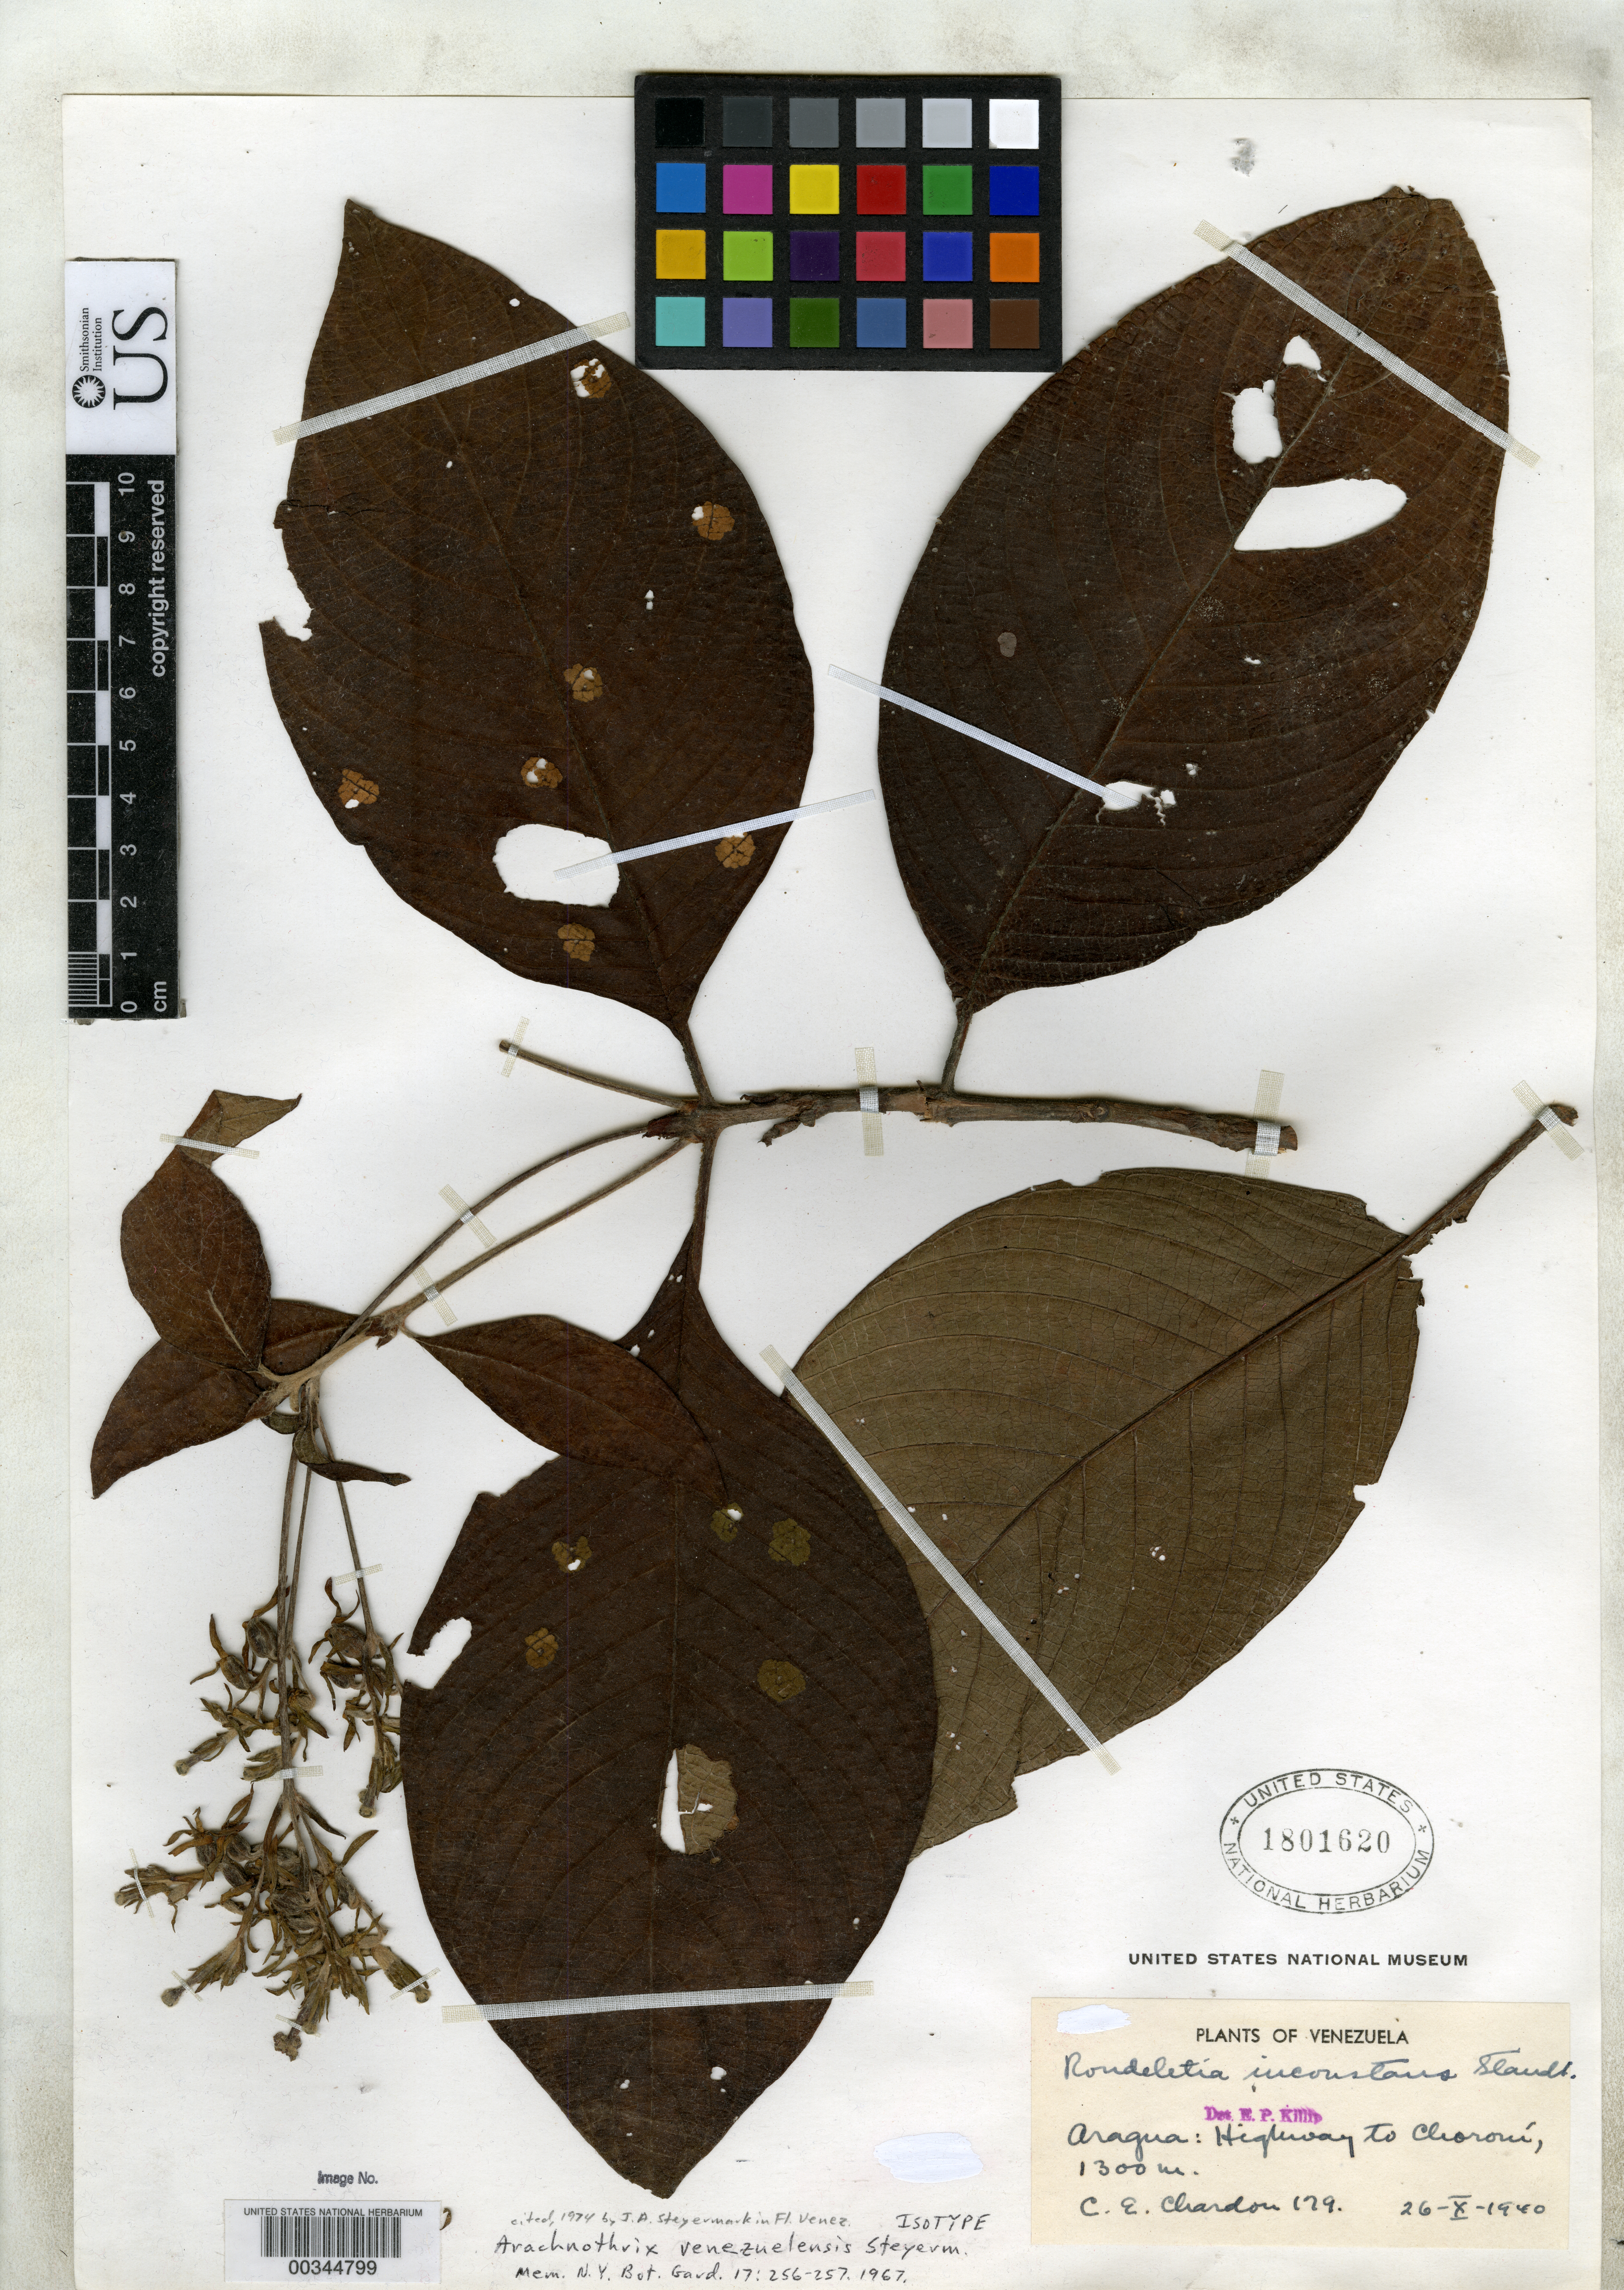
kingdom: Plantae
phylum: Tracheophyta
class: Magnoliopsida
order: Gentianales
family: Rubiaceae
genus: Arachnothryx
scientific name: Arachnothryx venezuelensis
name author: Steyerm.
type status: Isotype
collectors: C. E. Chardón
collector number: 179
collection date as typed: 26 Oct 1940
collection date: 1940-10-26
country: Venezuela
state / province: Aragua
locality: Highway to Choroni.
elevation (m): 1300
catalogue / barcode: US 1801620